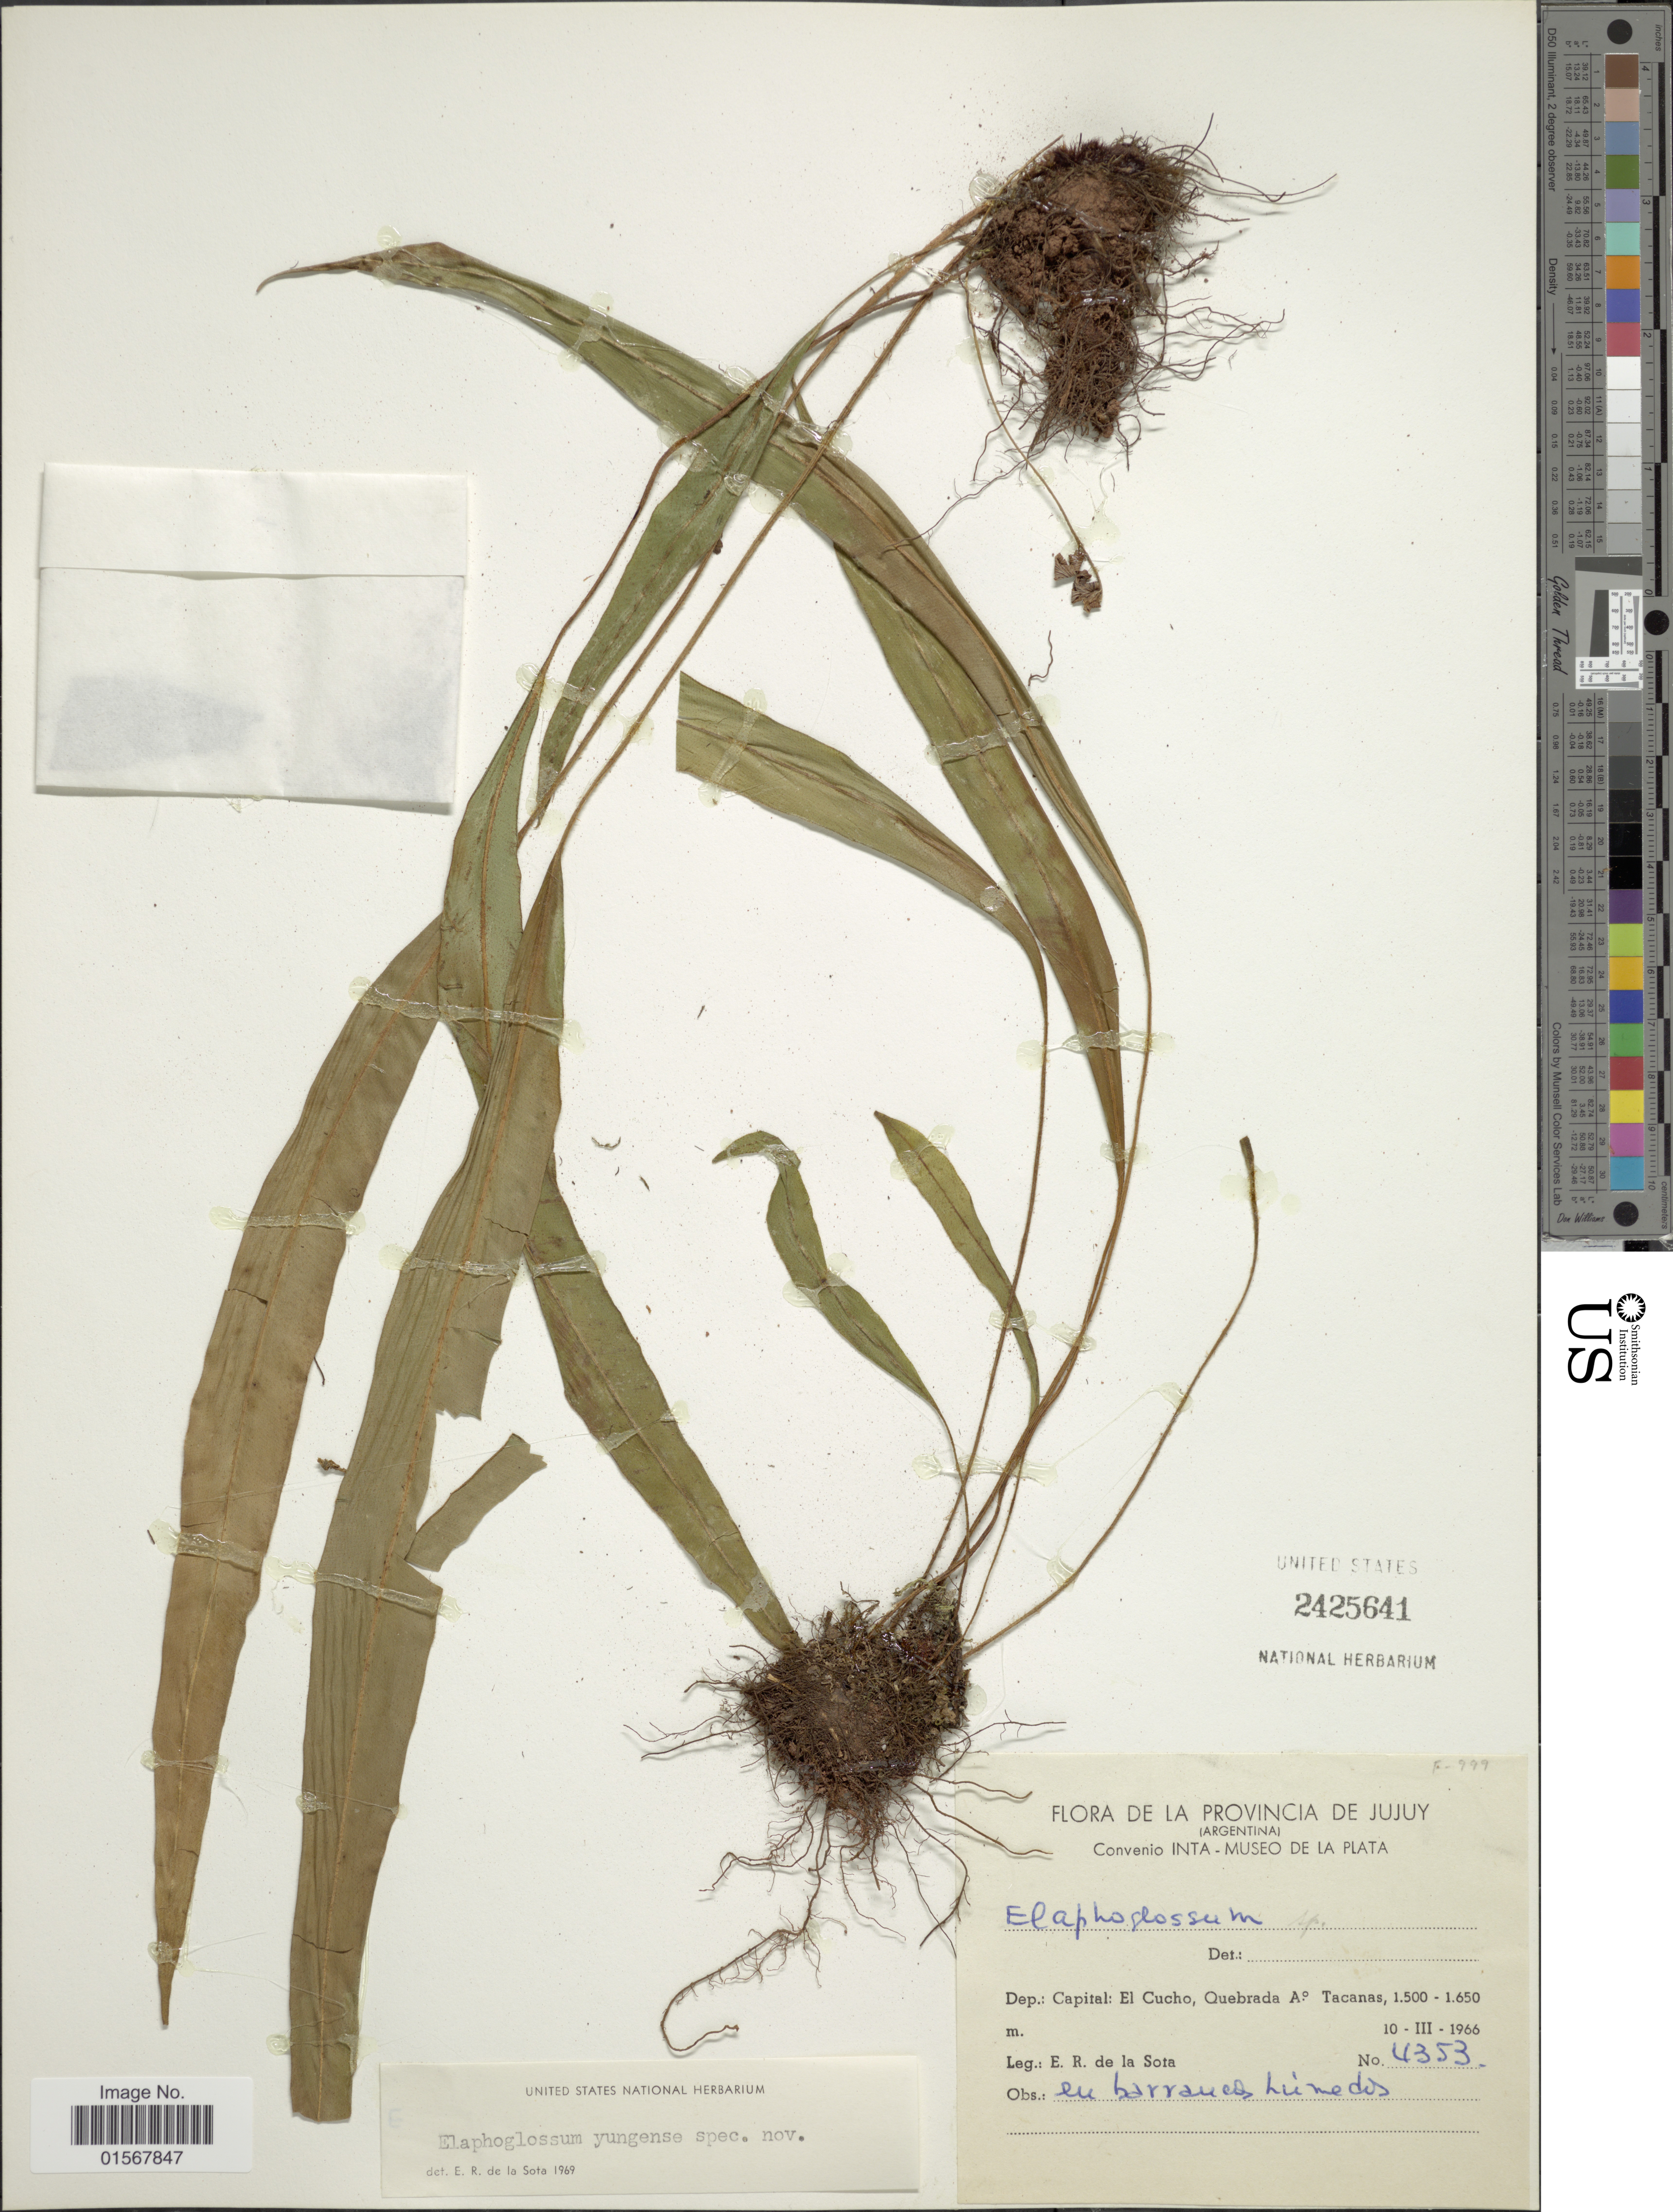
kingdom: Plantae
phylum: Tracheophyta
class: Polypodiopsida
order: Polypodiales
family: Dryopteridaceae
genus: Elaphoglossum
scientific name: Elaphoglossum yungense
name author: de la Sota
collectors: E. R. de la Sota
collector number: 4353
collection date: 1966-03-10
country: Argentina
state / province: Jujuy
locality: La Provincia de Jujuy, Dep.: Capital: El Cucho, Quebrada A Tacanas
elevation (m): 1500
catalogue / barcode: US 2425641